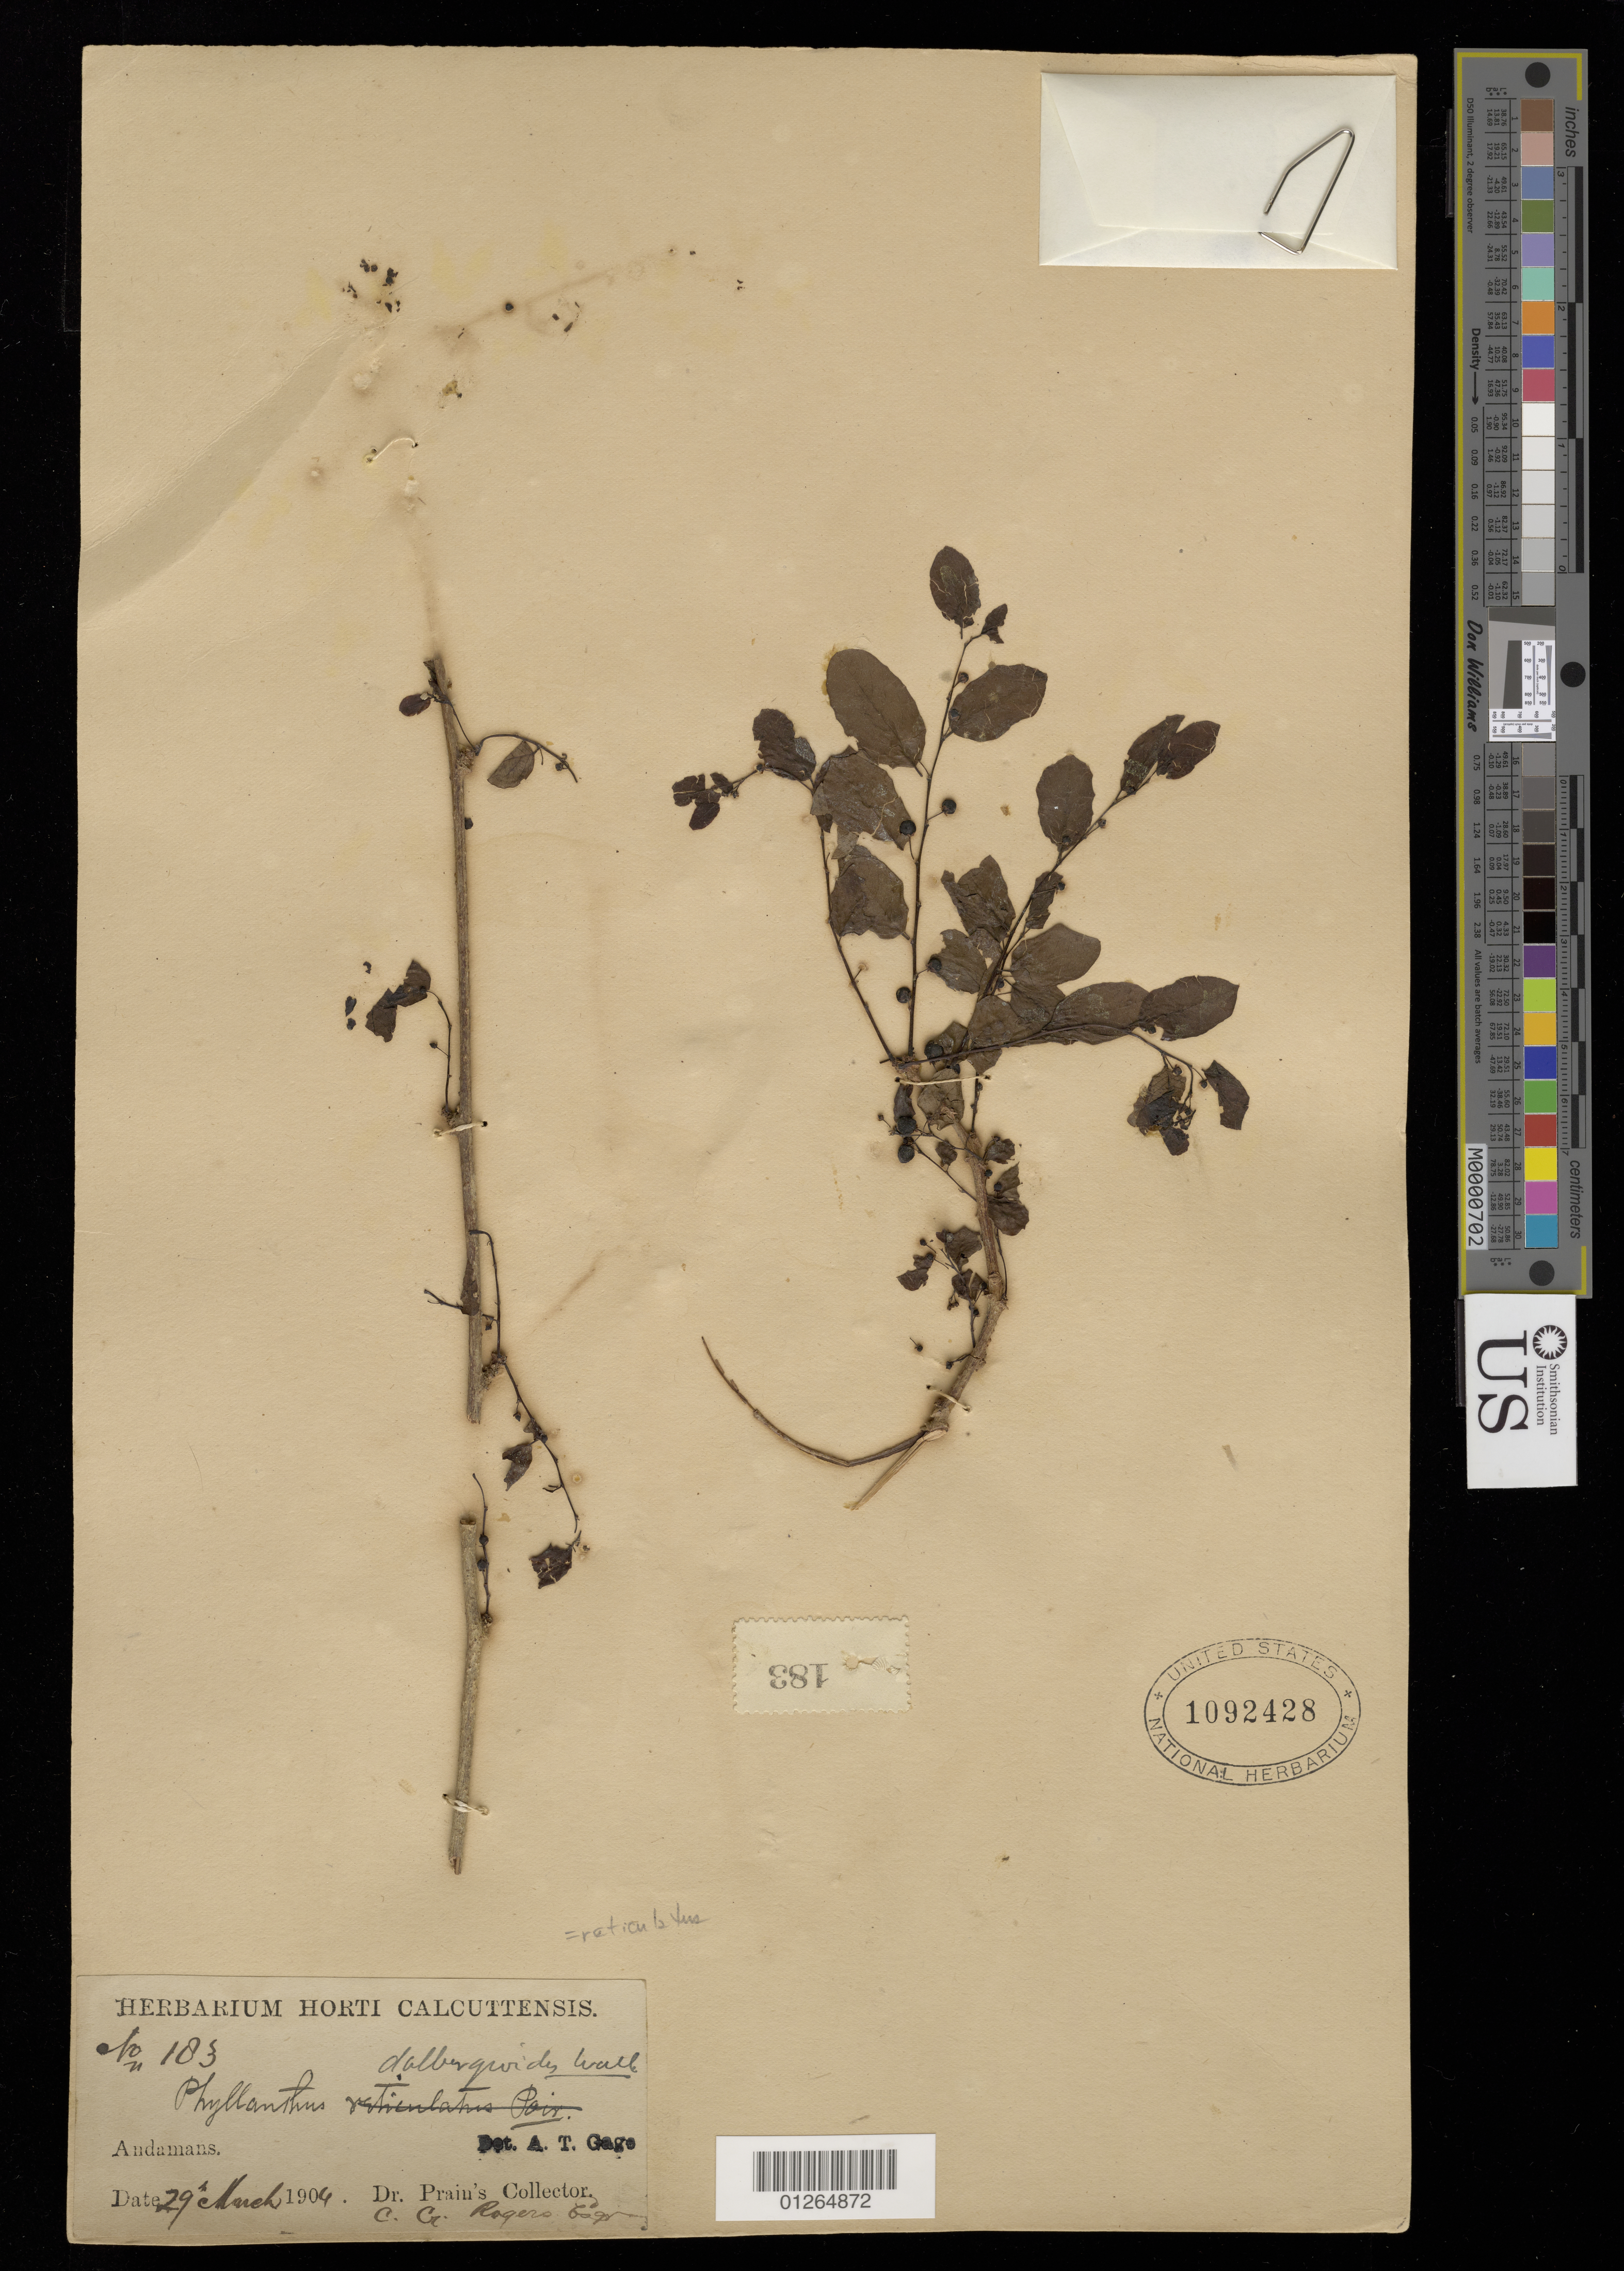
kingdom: Plantae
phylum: Tracheophyta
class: Magnoliopsida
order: Malpighiales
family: Phyllanthaceae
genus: Phyllanthus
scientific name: Phyllanthus reticulatus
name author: Poir.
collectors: -- Prain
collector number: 183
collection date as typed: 29 Mar 1904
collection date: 1904-03-29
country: India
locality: Andamans.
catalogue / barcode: US 1092428